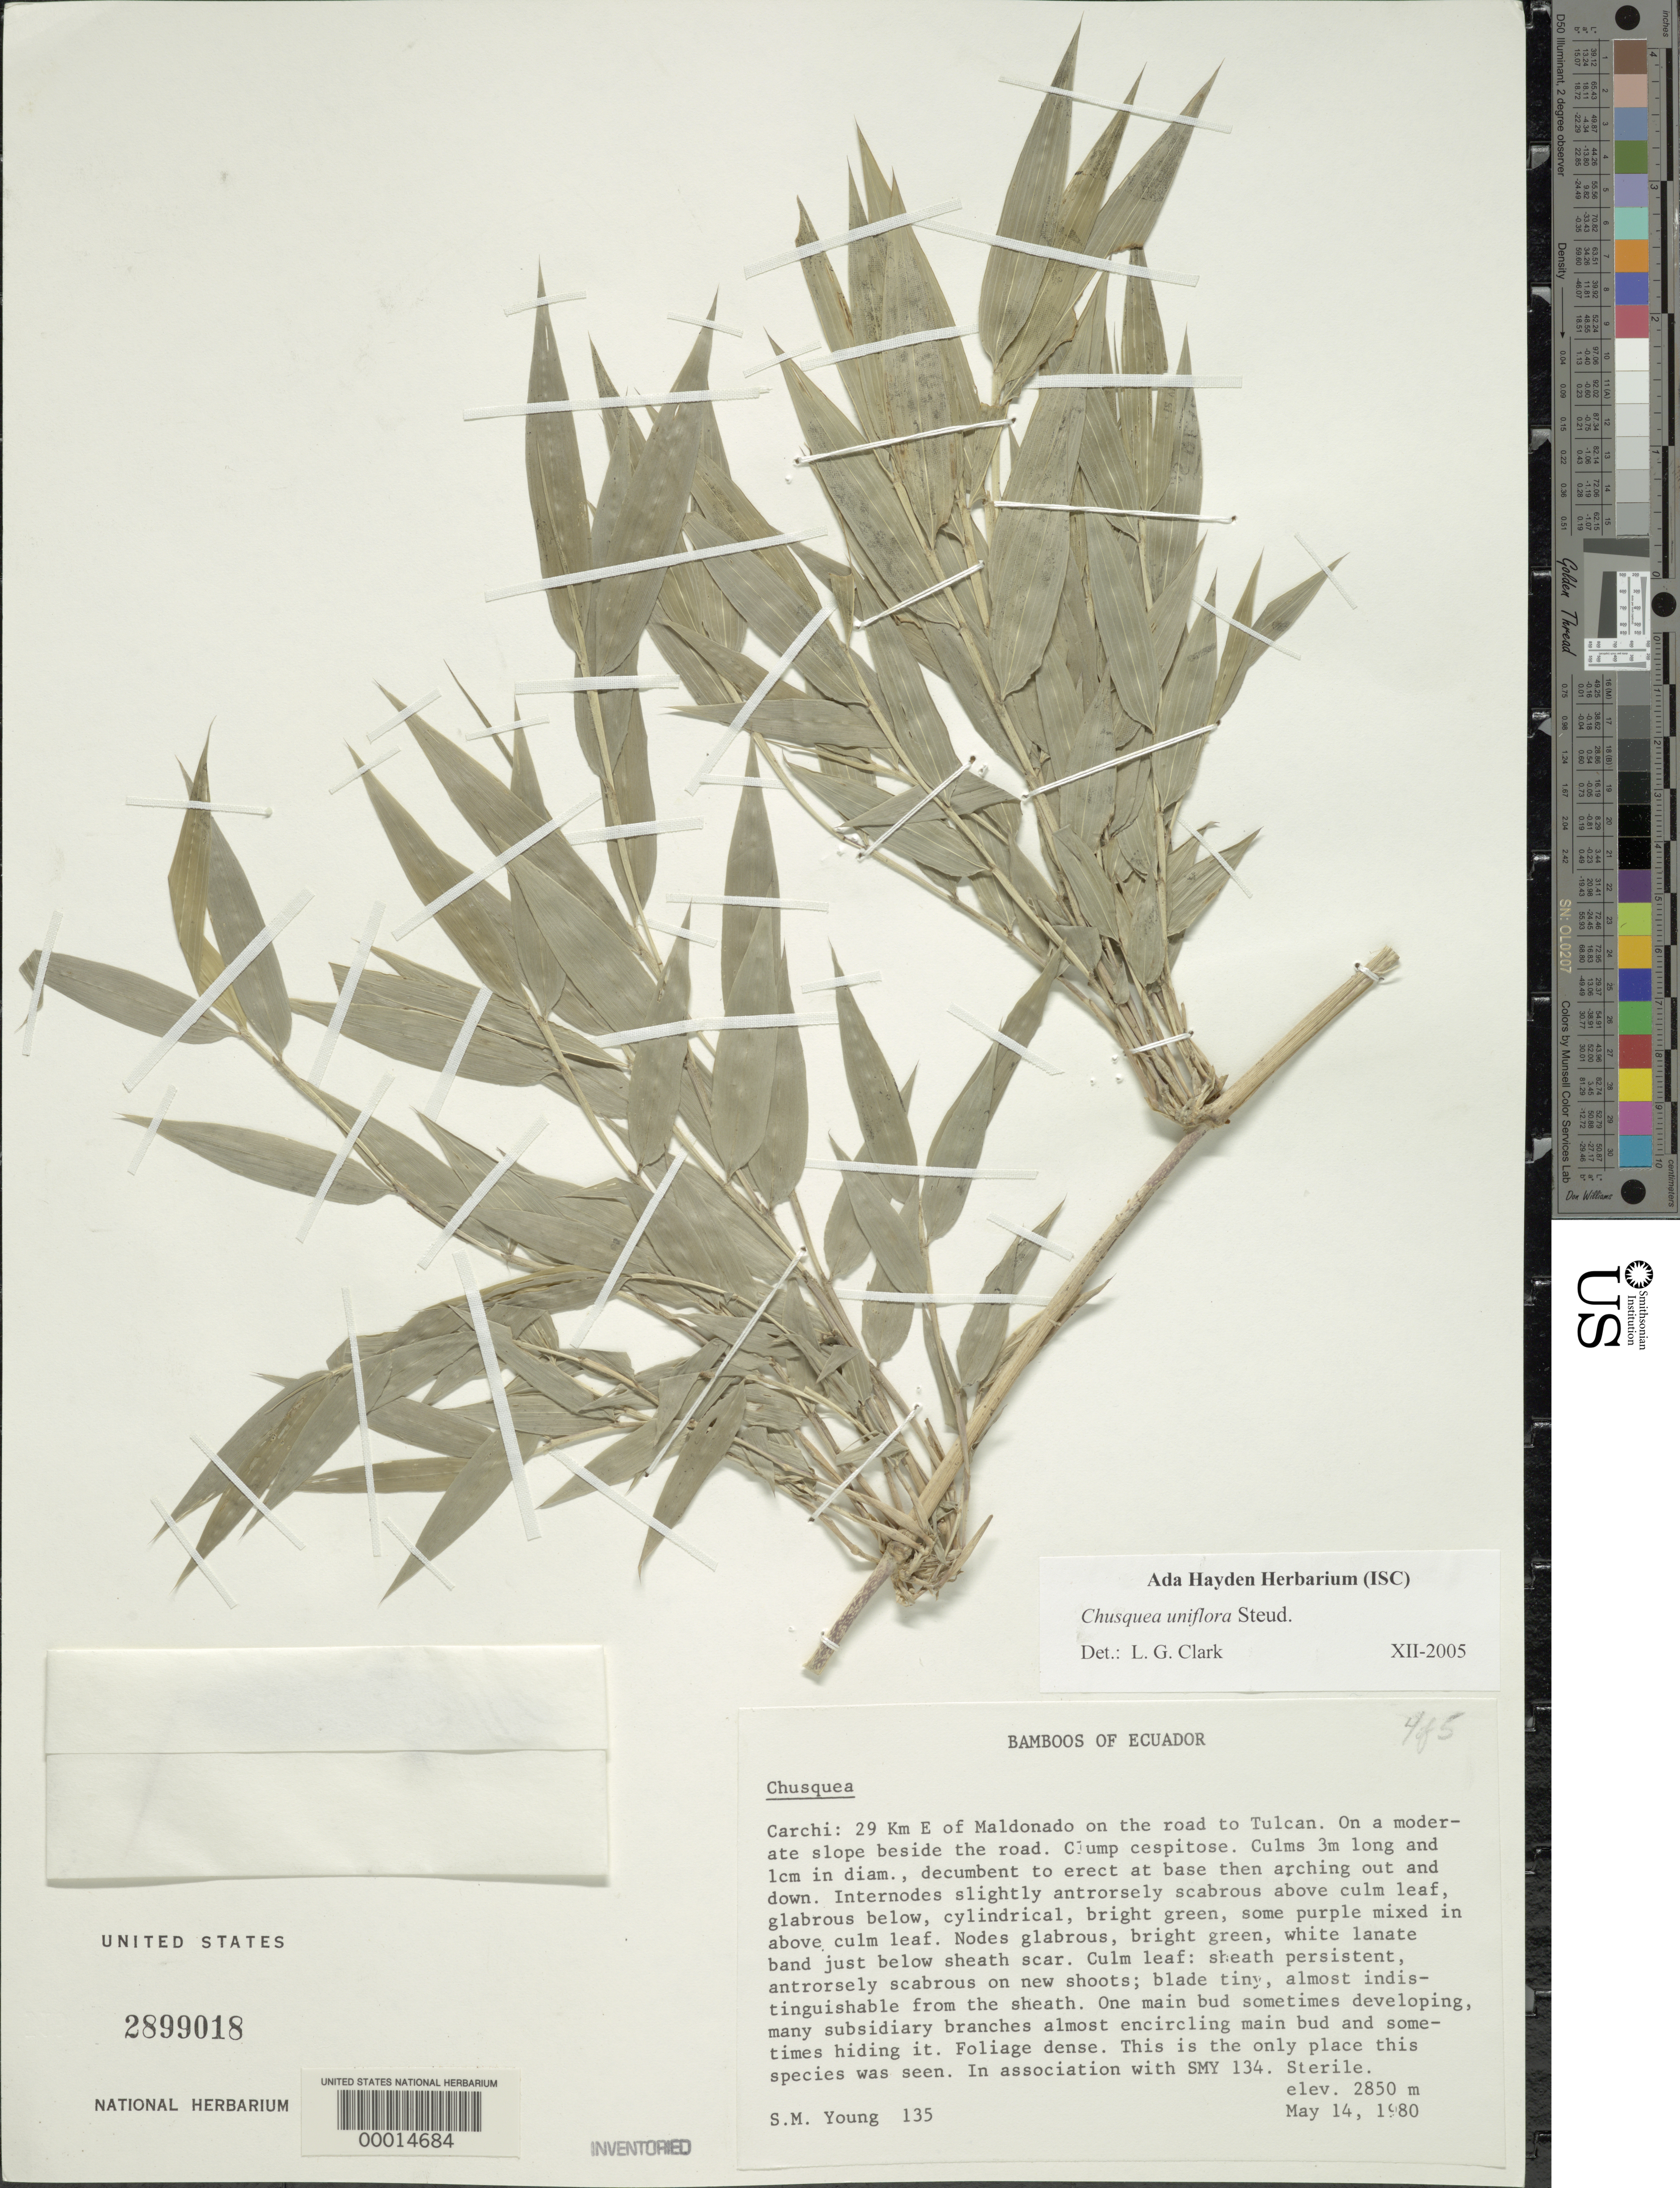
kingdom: Plantae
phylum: Tracheophyta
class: Liliopsida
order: Poales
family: Poaceae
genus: Chusquea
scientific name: Chusquea uniflora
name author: Steud.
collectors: S. Young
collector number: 135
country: Ecuador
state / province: Carchi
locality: E of Maldonado on road to Tulcan.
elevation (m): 2850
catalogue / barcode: US 2899018